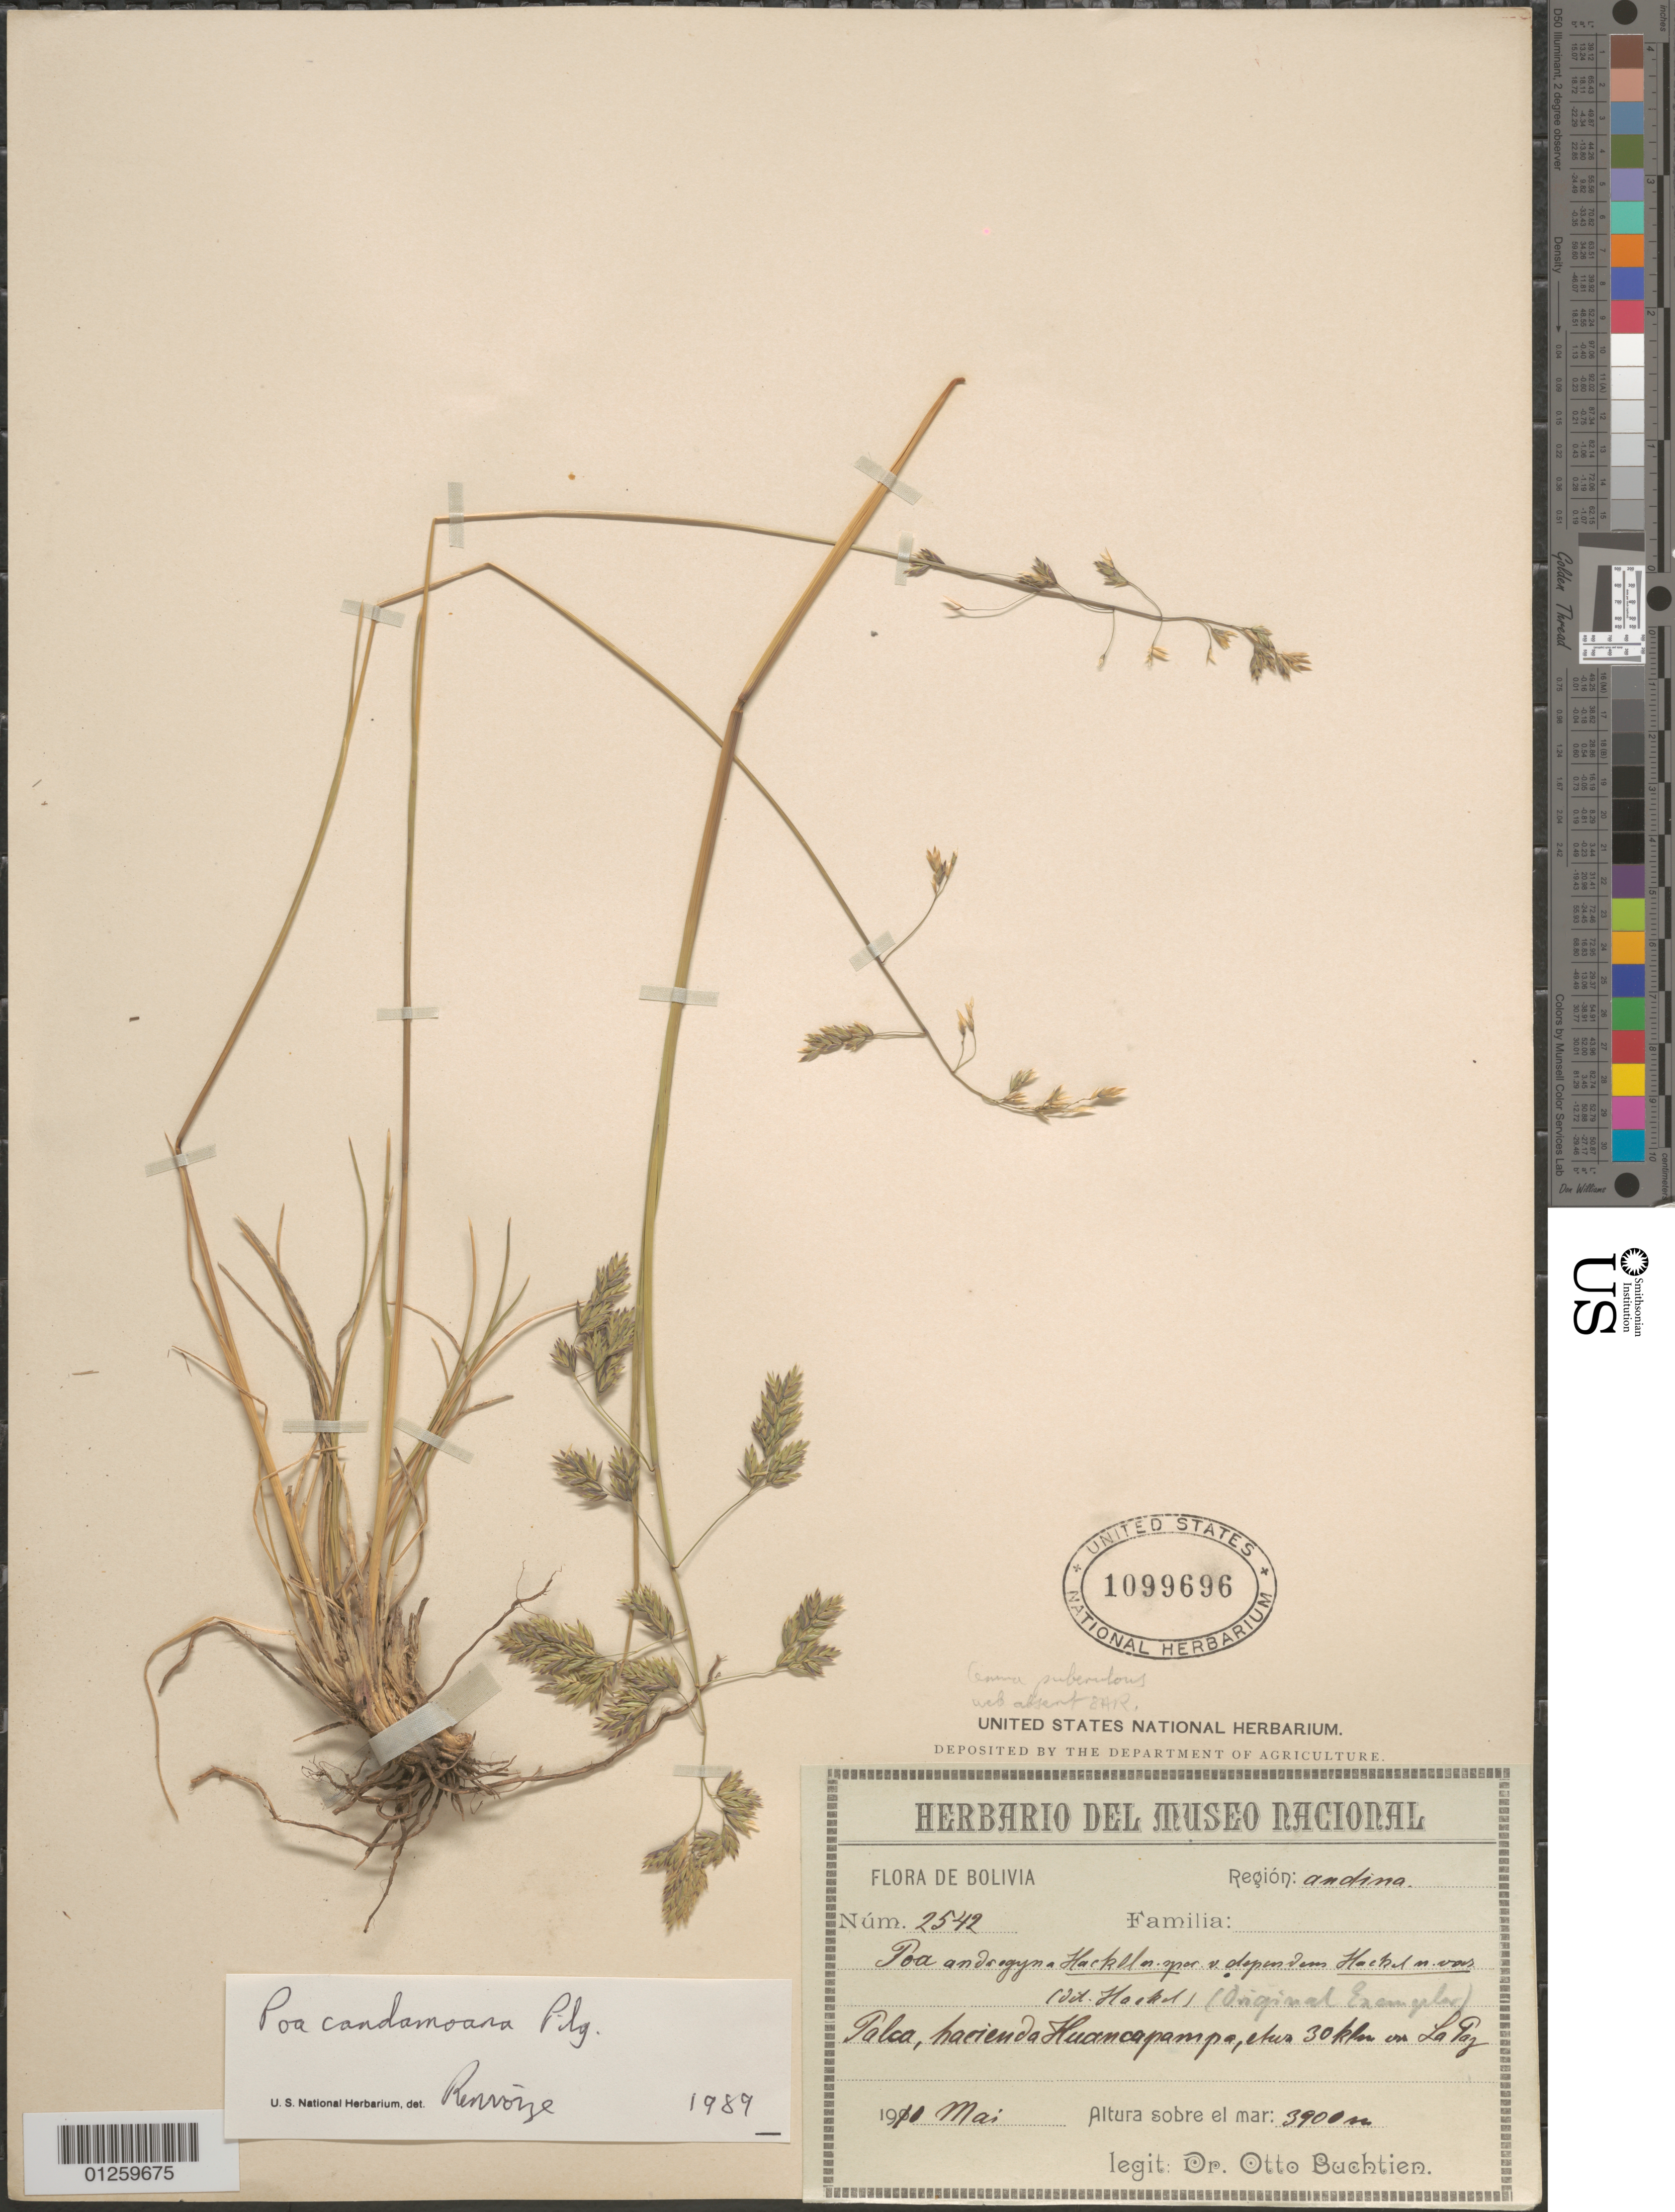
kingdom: Plantae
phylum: Tracheophyta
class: Liliopsida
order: Poales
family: Poaceae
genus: Poa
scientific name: Poa candamoana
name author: Pilg.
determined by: Soreng, Robert J., Research Associate (BOT), Smithsonian Institution - National Museum of Natural History (UNITED STATES)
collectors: O. Buchtien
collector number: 2542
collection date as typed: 1911 mai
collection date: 1911-05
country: Bolivia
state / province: La Páz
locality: Talca, hacienda Huancapampa. 30 km on La Paz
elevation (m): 3900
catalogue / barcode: US 1099696